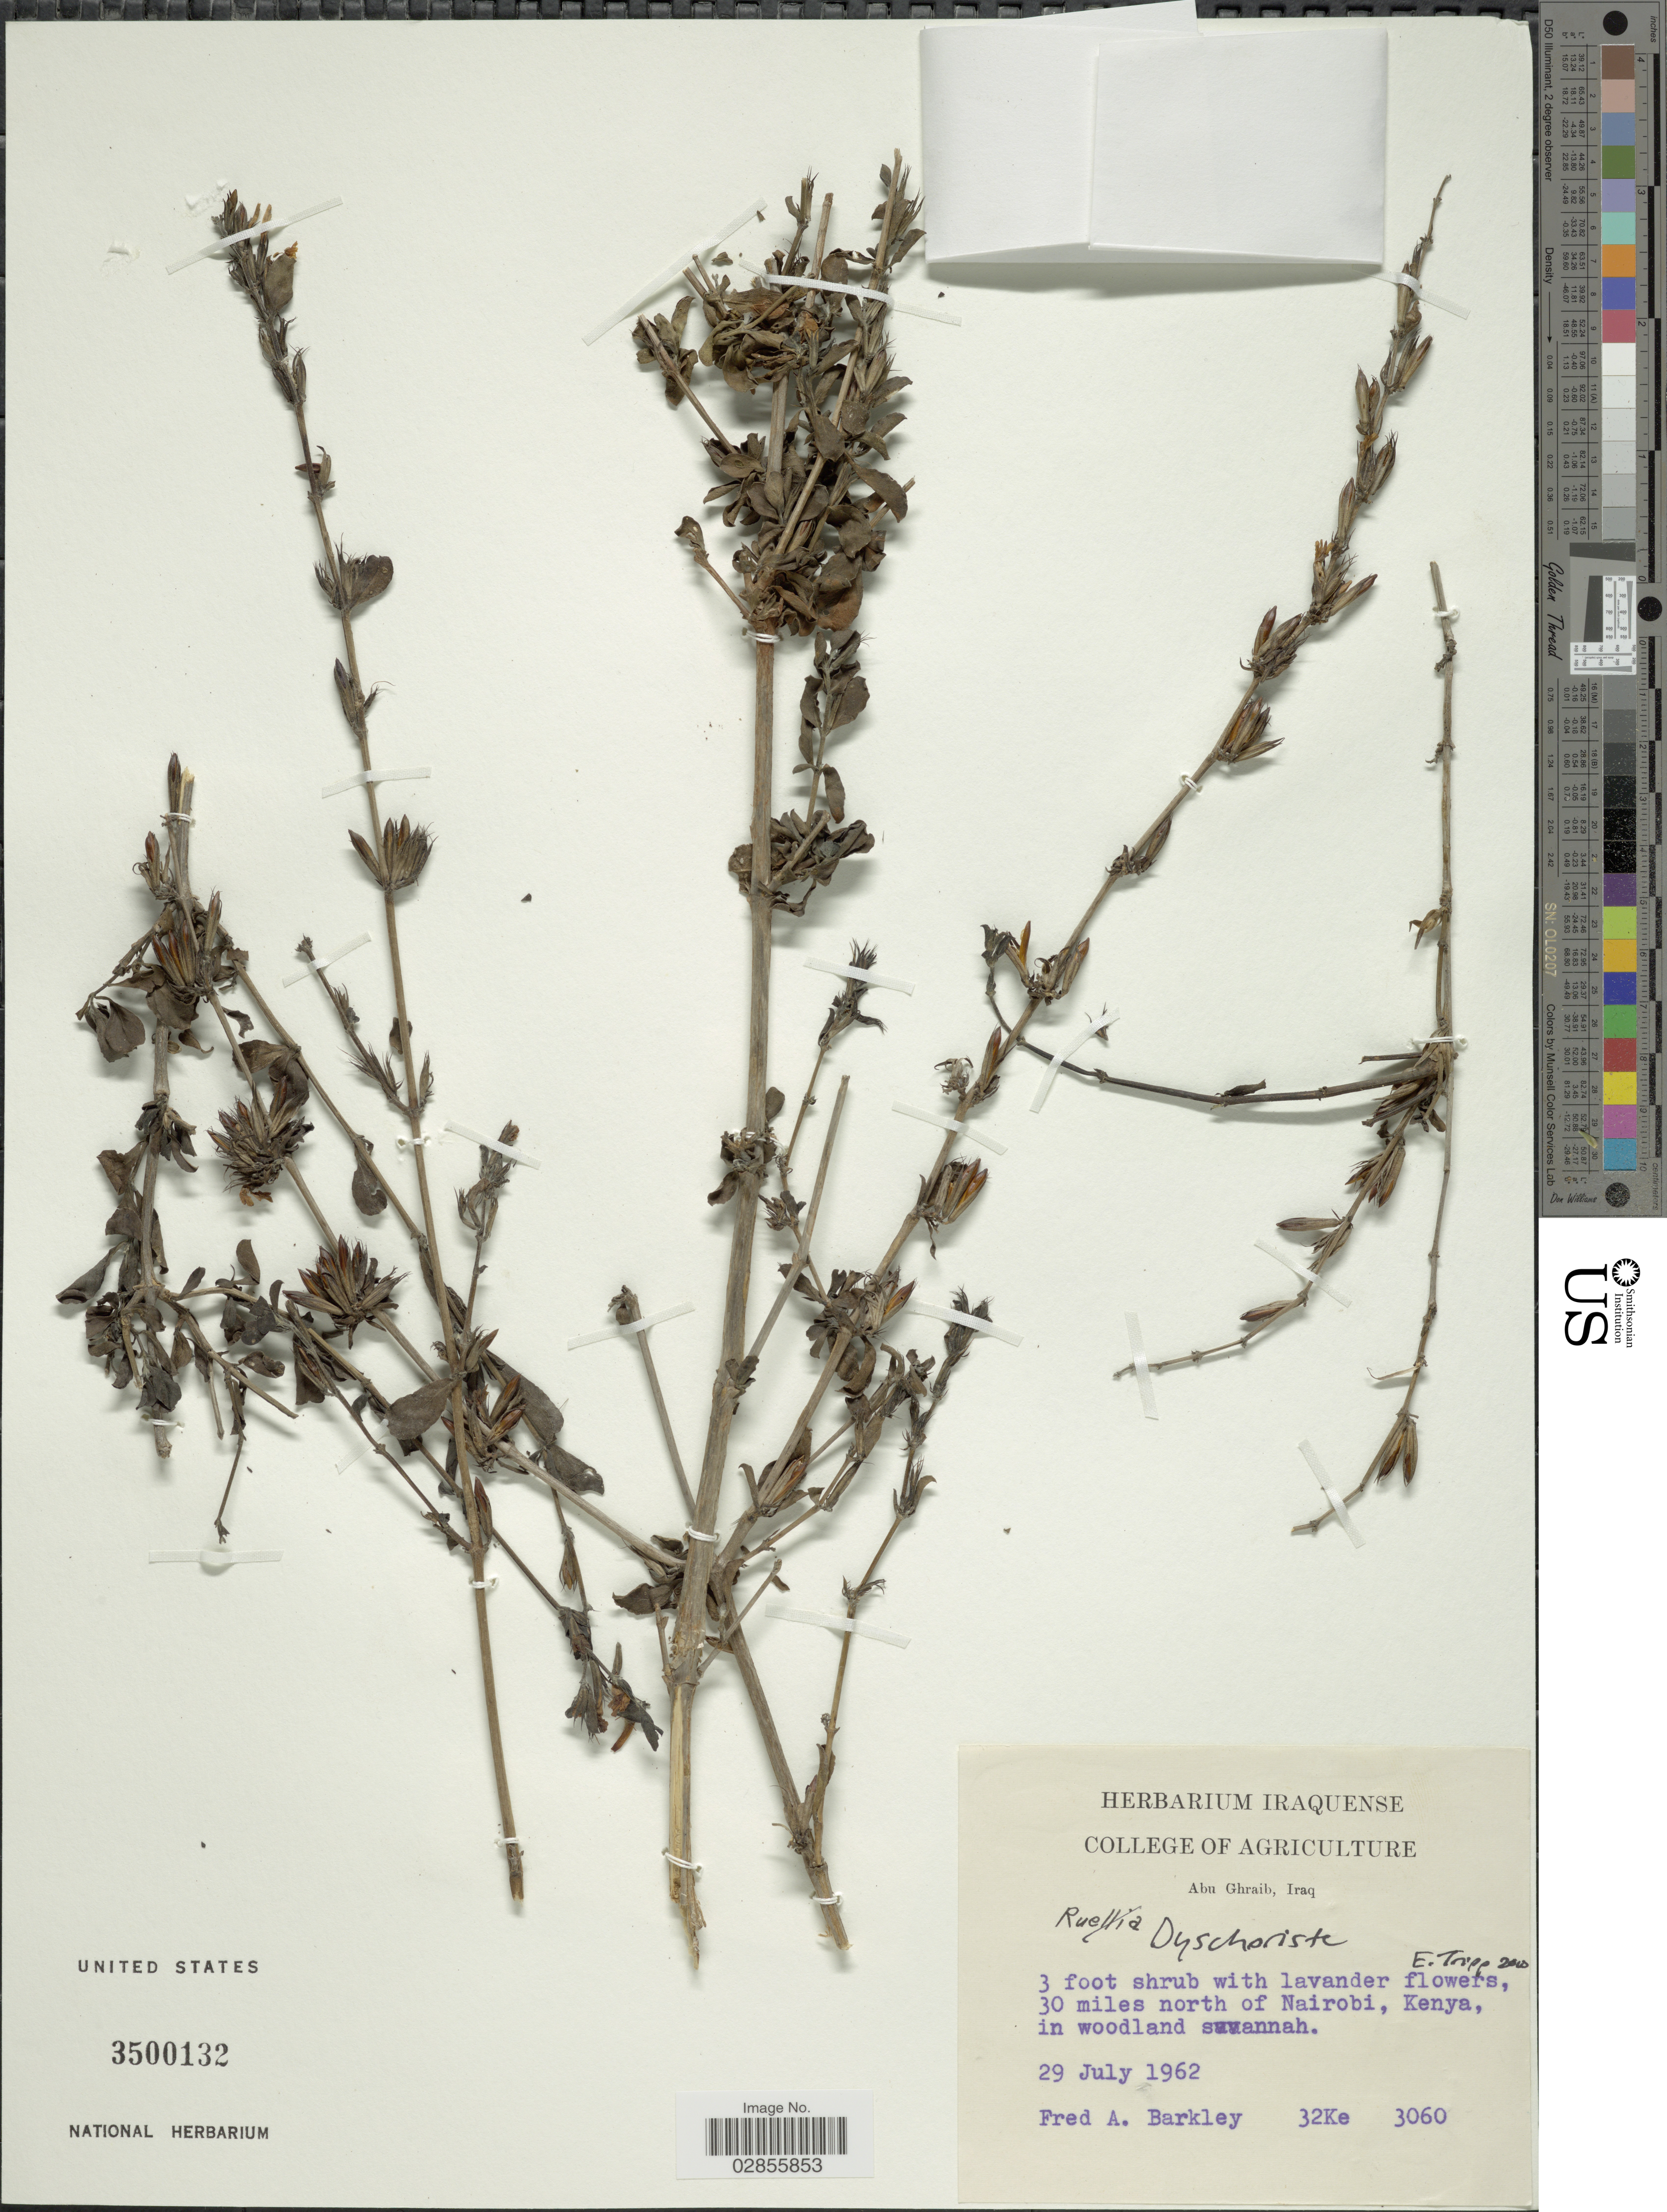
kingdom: Plantae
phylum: Tracheophyta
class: Magnoliopsida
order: Lamiales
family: Acanthaceae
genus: Dyschoriste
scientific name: Dyschoriste sp.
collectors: F. A. Barkley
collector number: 32Ke3060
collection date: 1962-07-29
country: Kenya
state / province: Nairobi Area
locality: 30 miles north of Nairobi.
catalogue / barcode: US 3500132